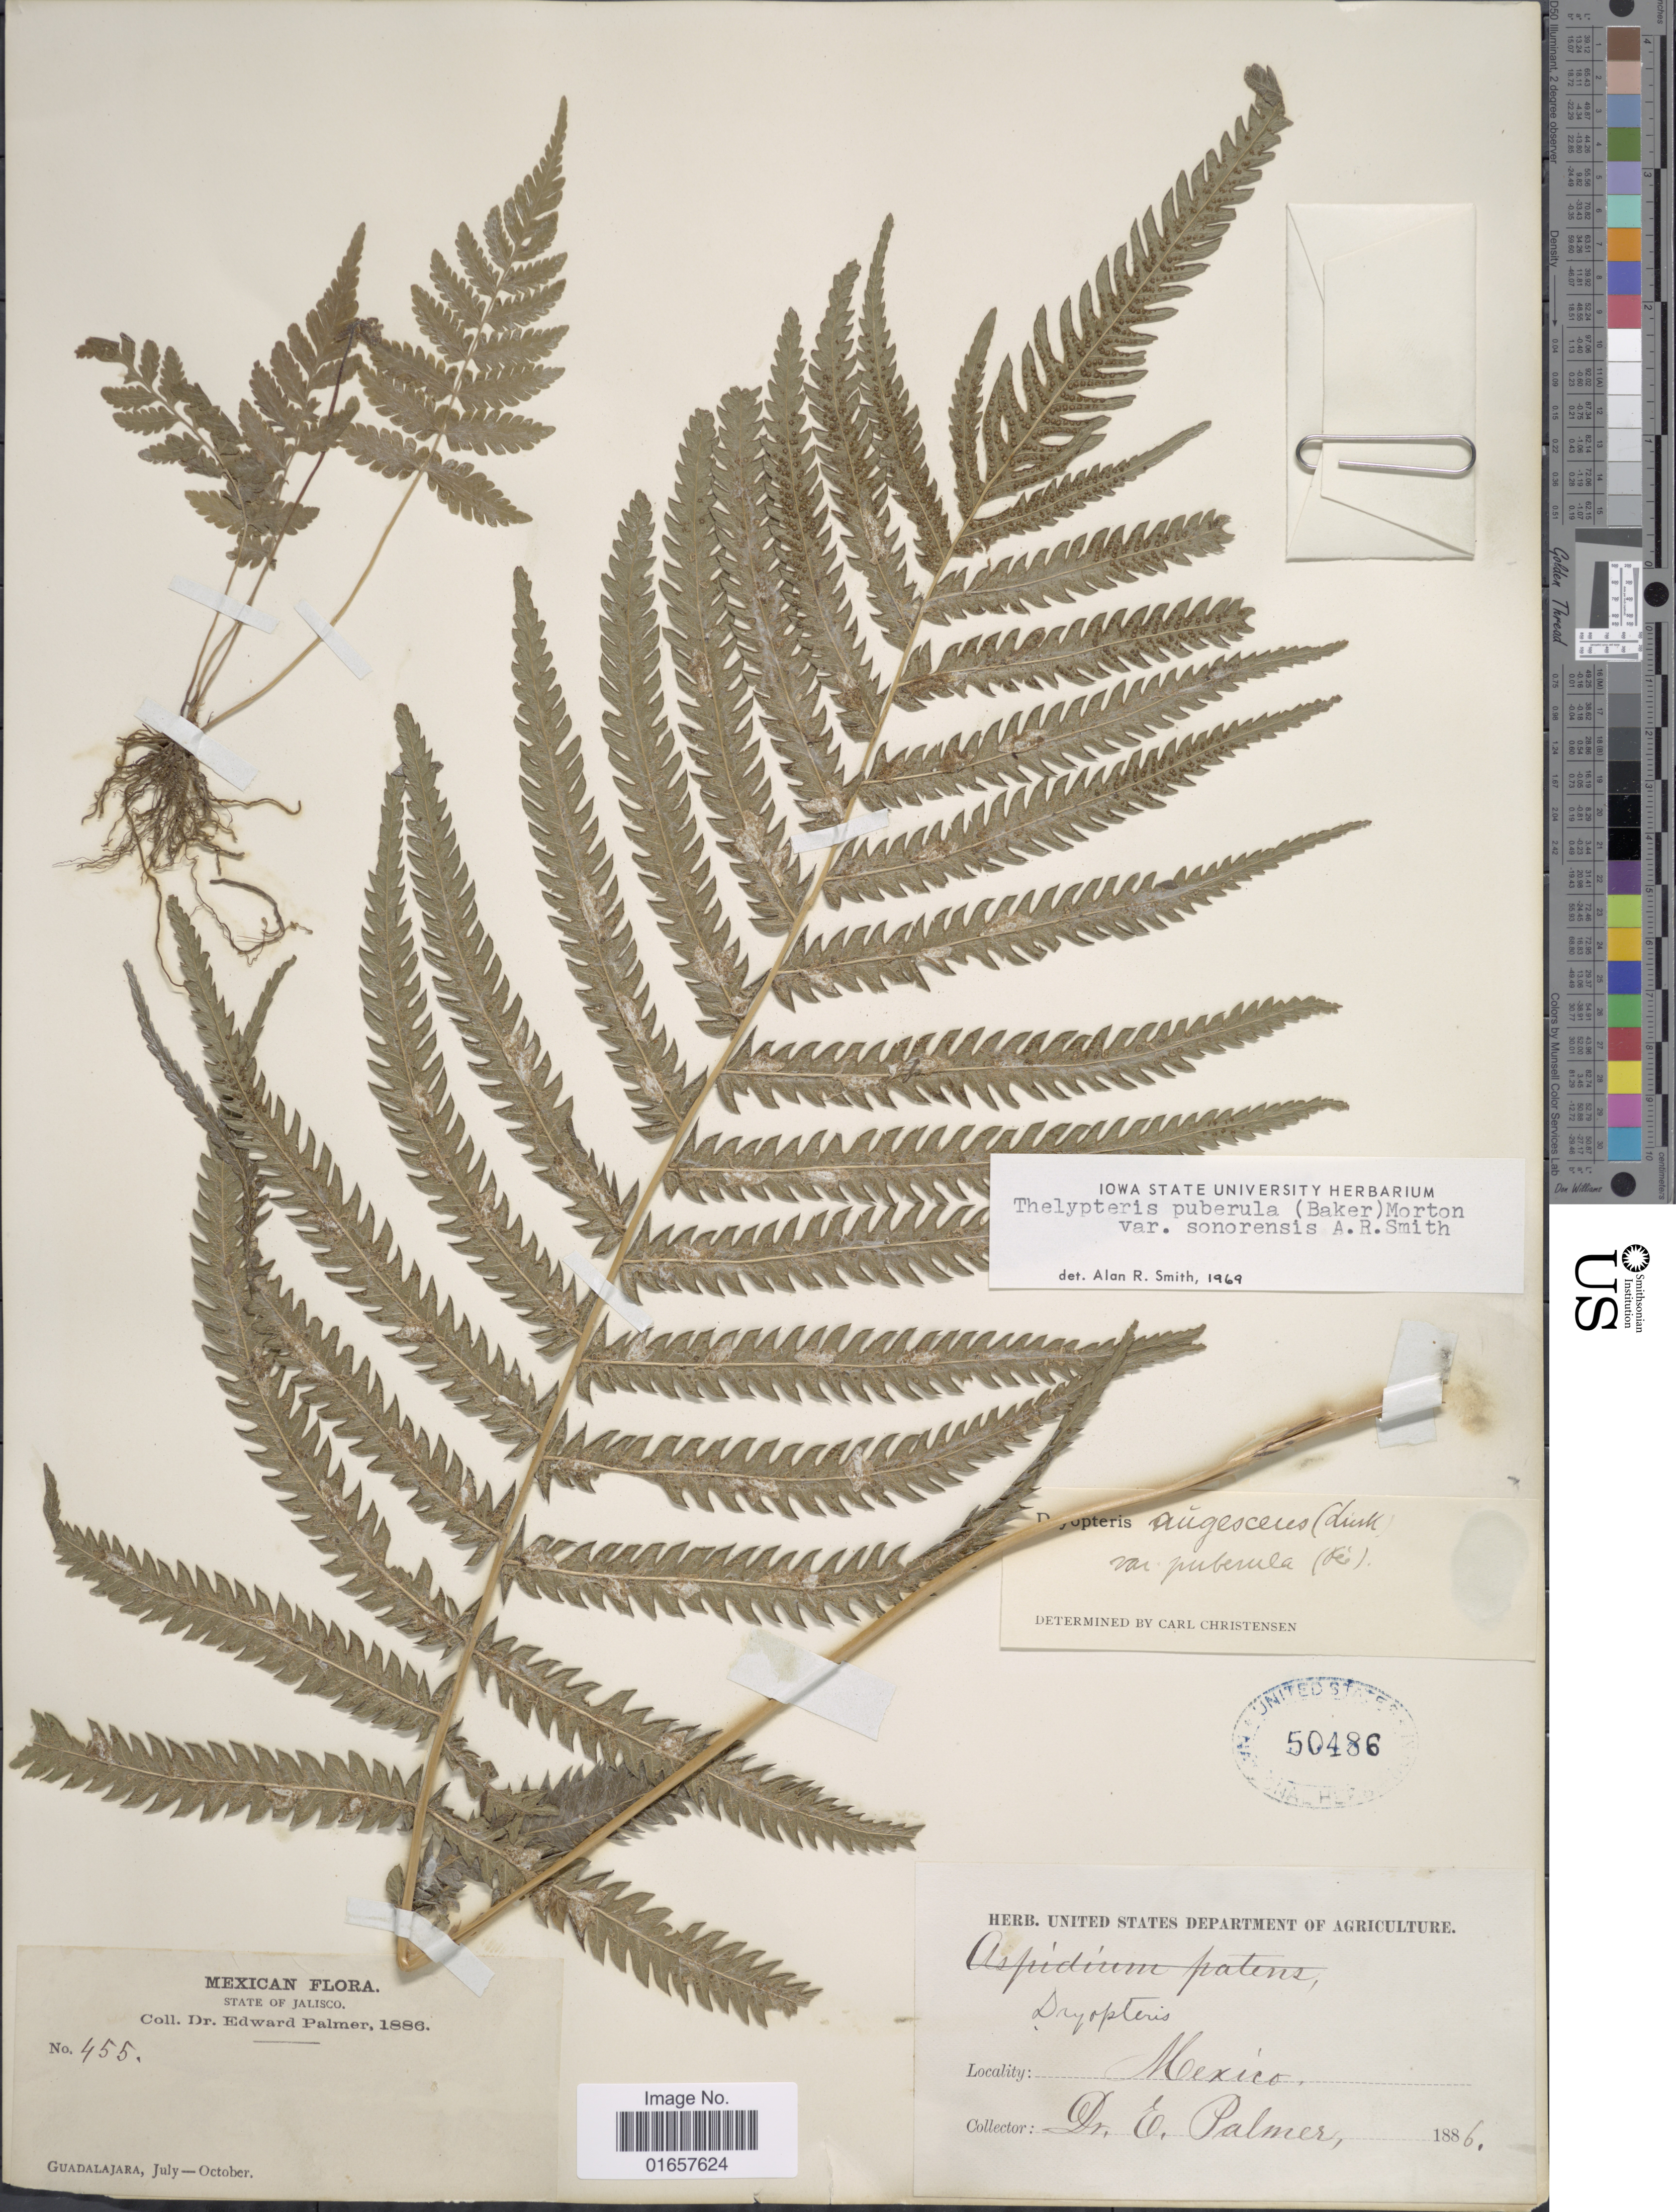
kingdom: Plantae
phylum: Tracheophyta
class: Polypodiopsida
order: Polypodiales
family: Thelypteridaceae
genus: Christella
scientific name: Christella puberula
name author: (Baker) Á. Löve & D. Löve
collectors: E. Palmer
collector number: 455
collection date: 1886-07/1886-08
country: Mexico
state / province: Jalisco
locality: Mexico, Guadalajara, Mexican.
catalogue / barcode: US 50486